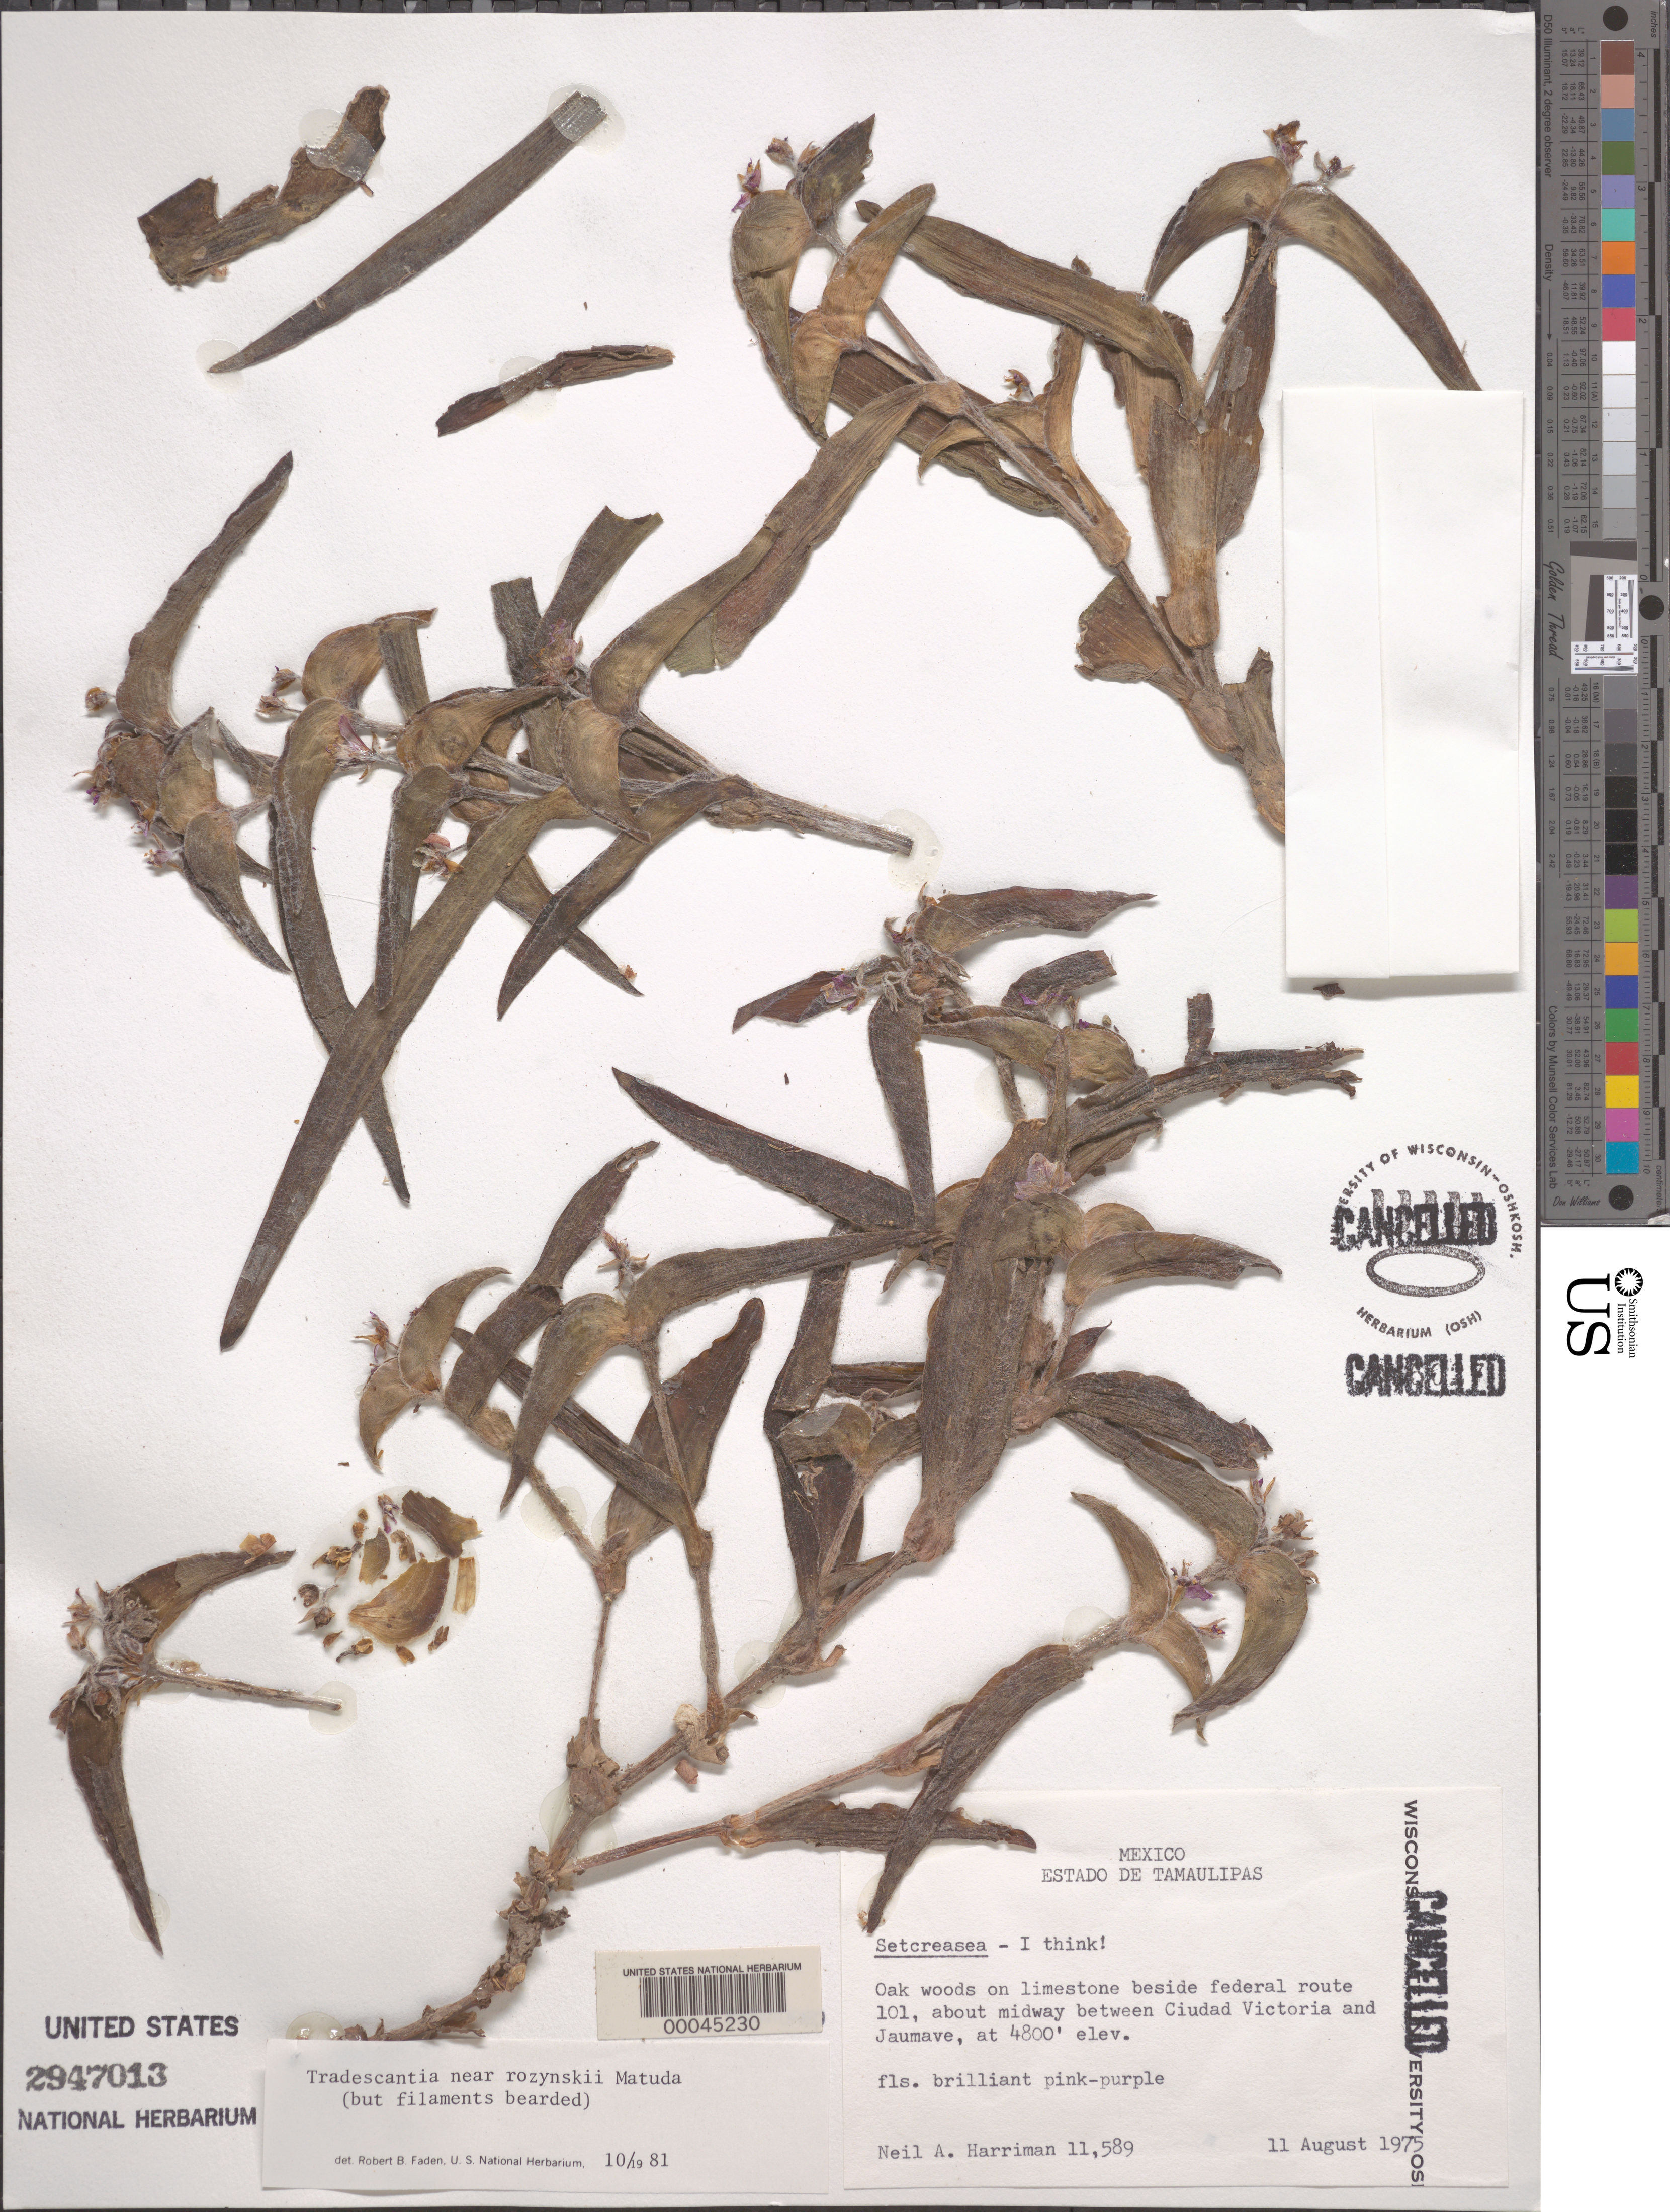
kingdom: Plantae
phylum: Tracheophyta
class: Liliopsida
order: Commelinales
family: Commelinaceae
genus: Tradescantia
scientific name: Tradescantia rozynskii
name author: Matuda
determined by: Faden, Robert B., (US), Smithsonian Institution - National Museum of Natural History (UNITED STATES)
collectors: N. A. Harriman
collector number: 11589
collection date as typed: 11 Aug 1975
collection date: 1975-08-11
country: Mexico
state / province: Tamaulipas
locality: Between ciudad Victoria and Jaumave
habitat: Oakwoods on limestone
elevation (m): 1464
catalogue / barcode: US 2947013